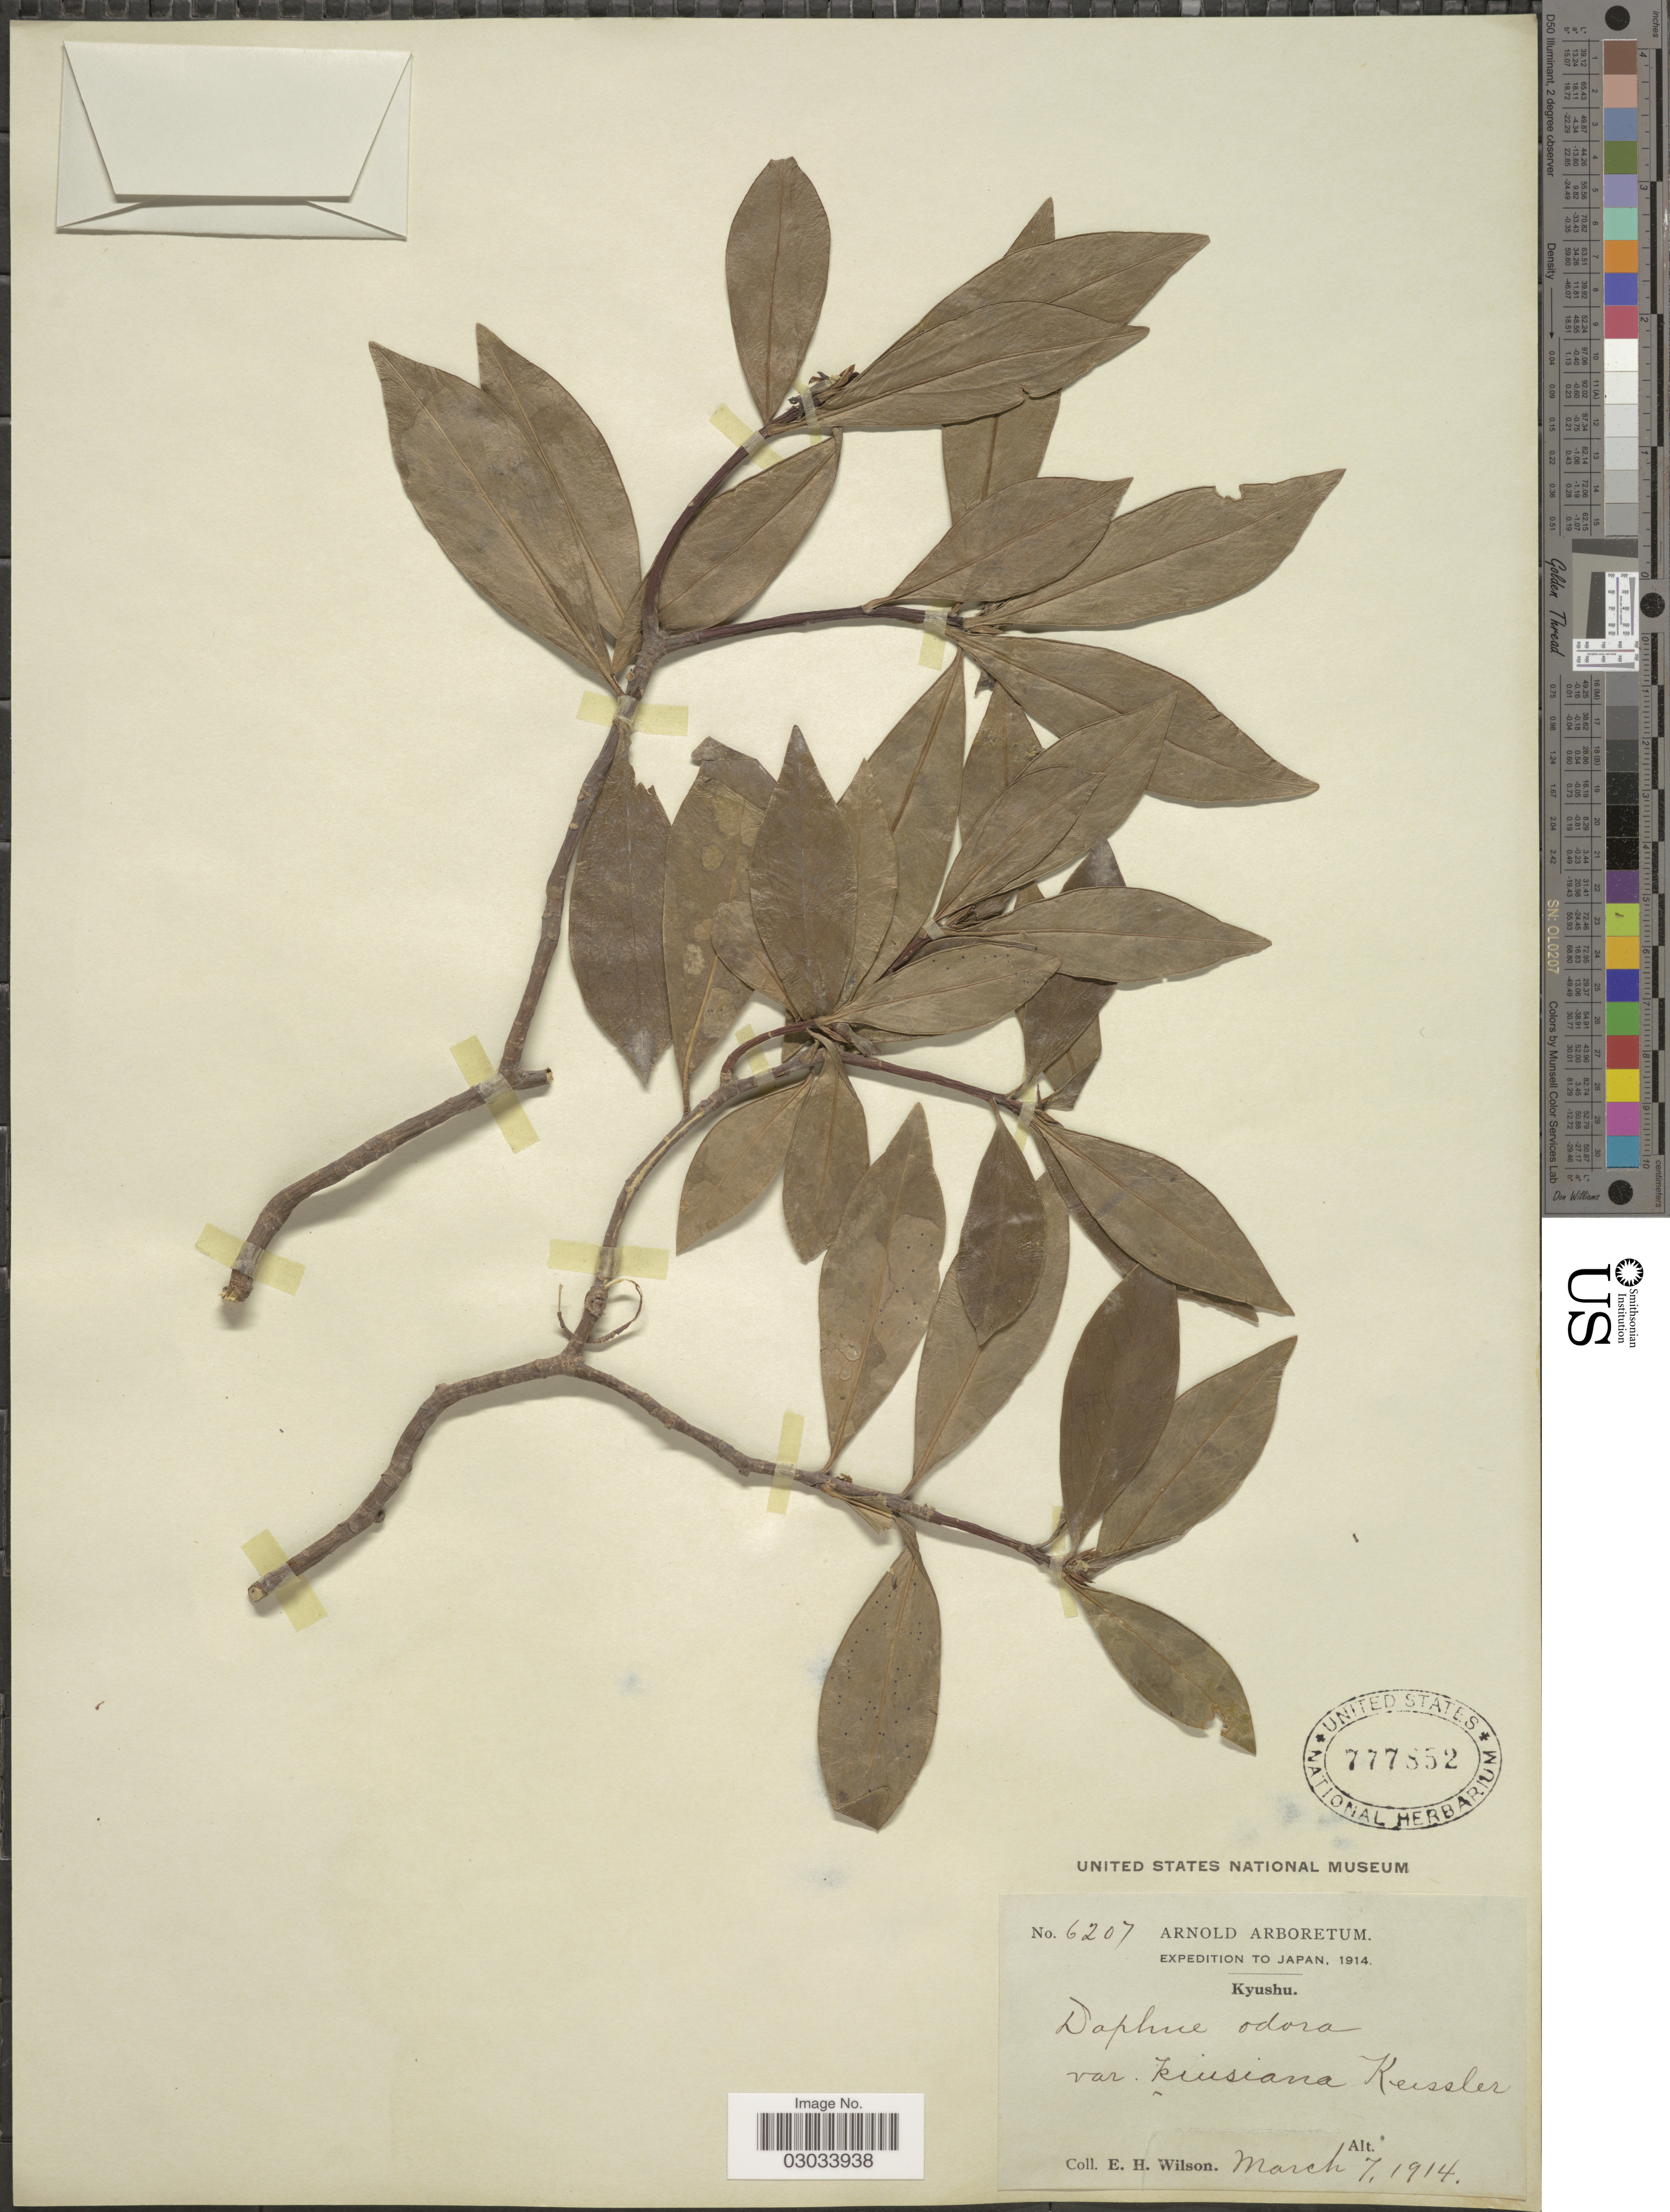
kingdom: Plantae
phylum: Tracheophyta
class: Magnoliopsida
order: Malvales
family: Thymelaeaceae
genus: Daphne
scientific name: Daphne kiusiana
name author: Miq.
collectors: E. Wilson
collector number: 6207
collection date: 1914-03-07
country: Japan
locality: Kyushu.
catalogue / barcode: US 777852